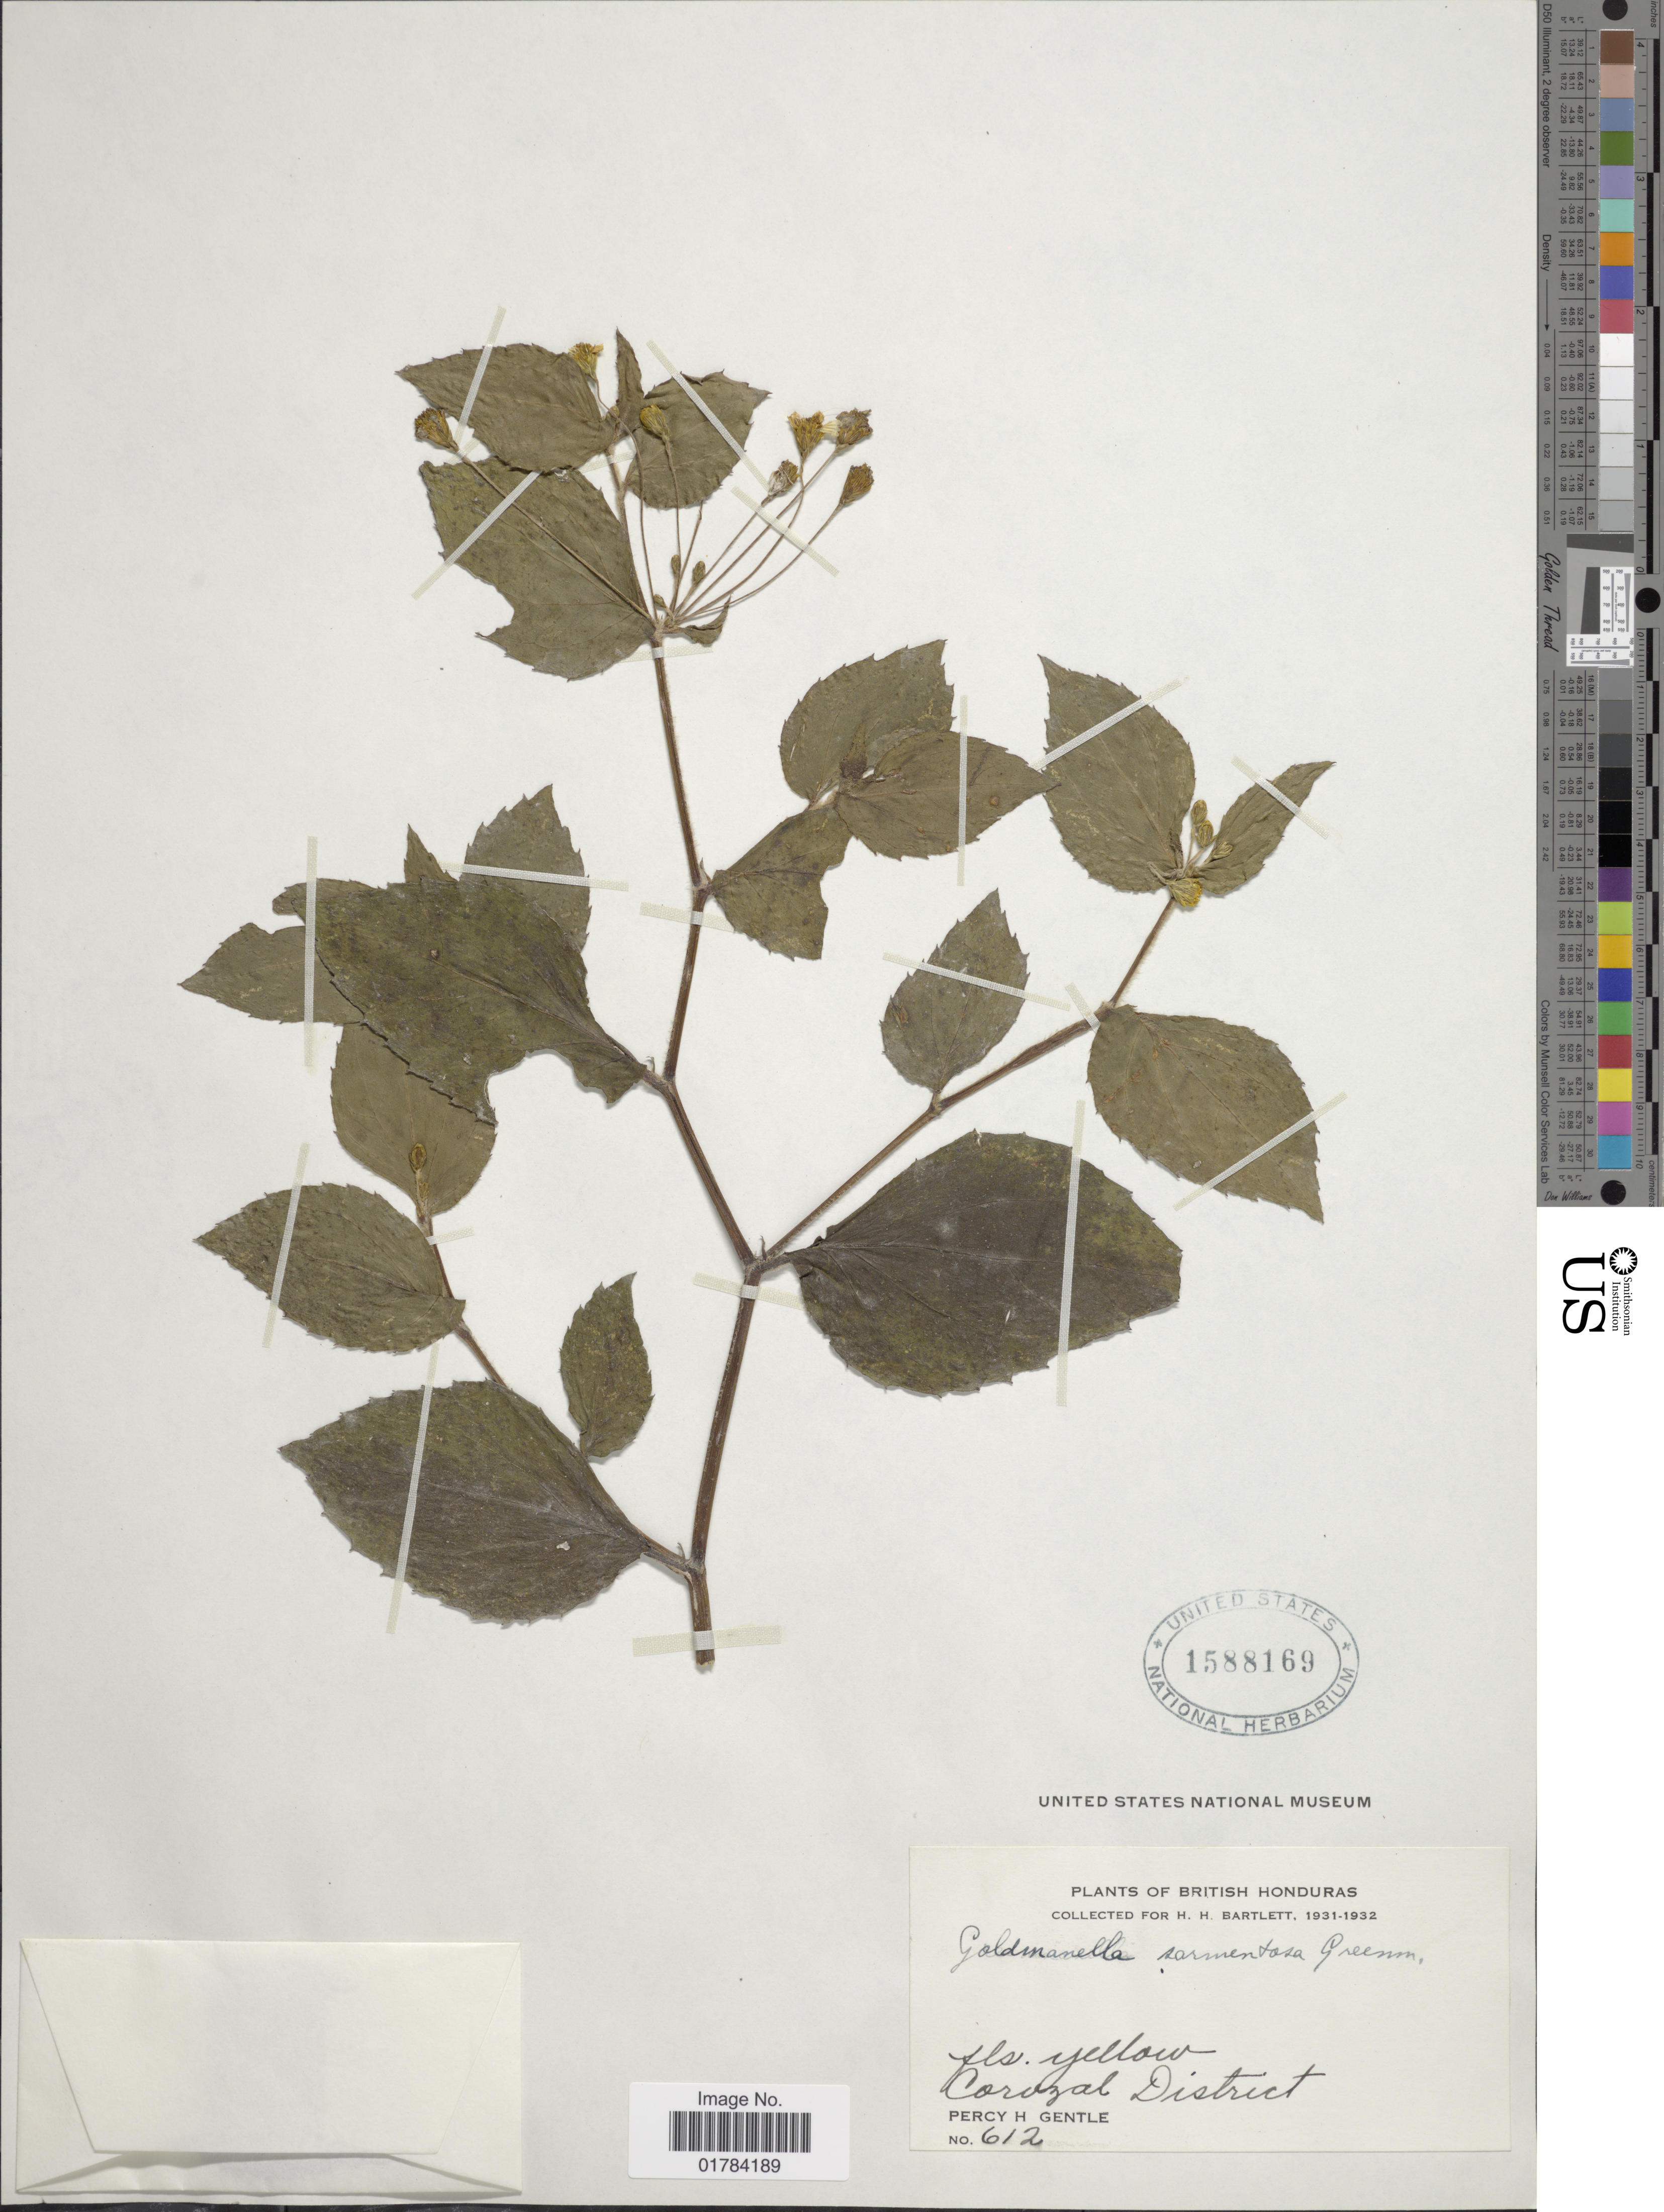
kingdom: Plantae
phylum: Tracheophyta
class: Magnoliopsida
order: Asterales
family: Asteraceae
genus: Goldmanella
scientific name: Goldmanella sarmentosa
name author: Greenm.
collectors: P. H. Gentle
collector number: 612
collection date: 1931/1932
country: Belize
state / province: Corozal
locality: British Honduras, Corozal District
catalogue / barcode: US 1588169